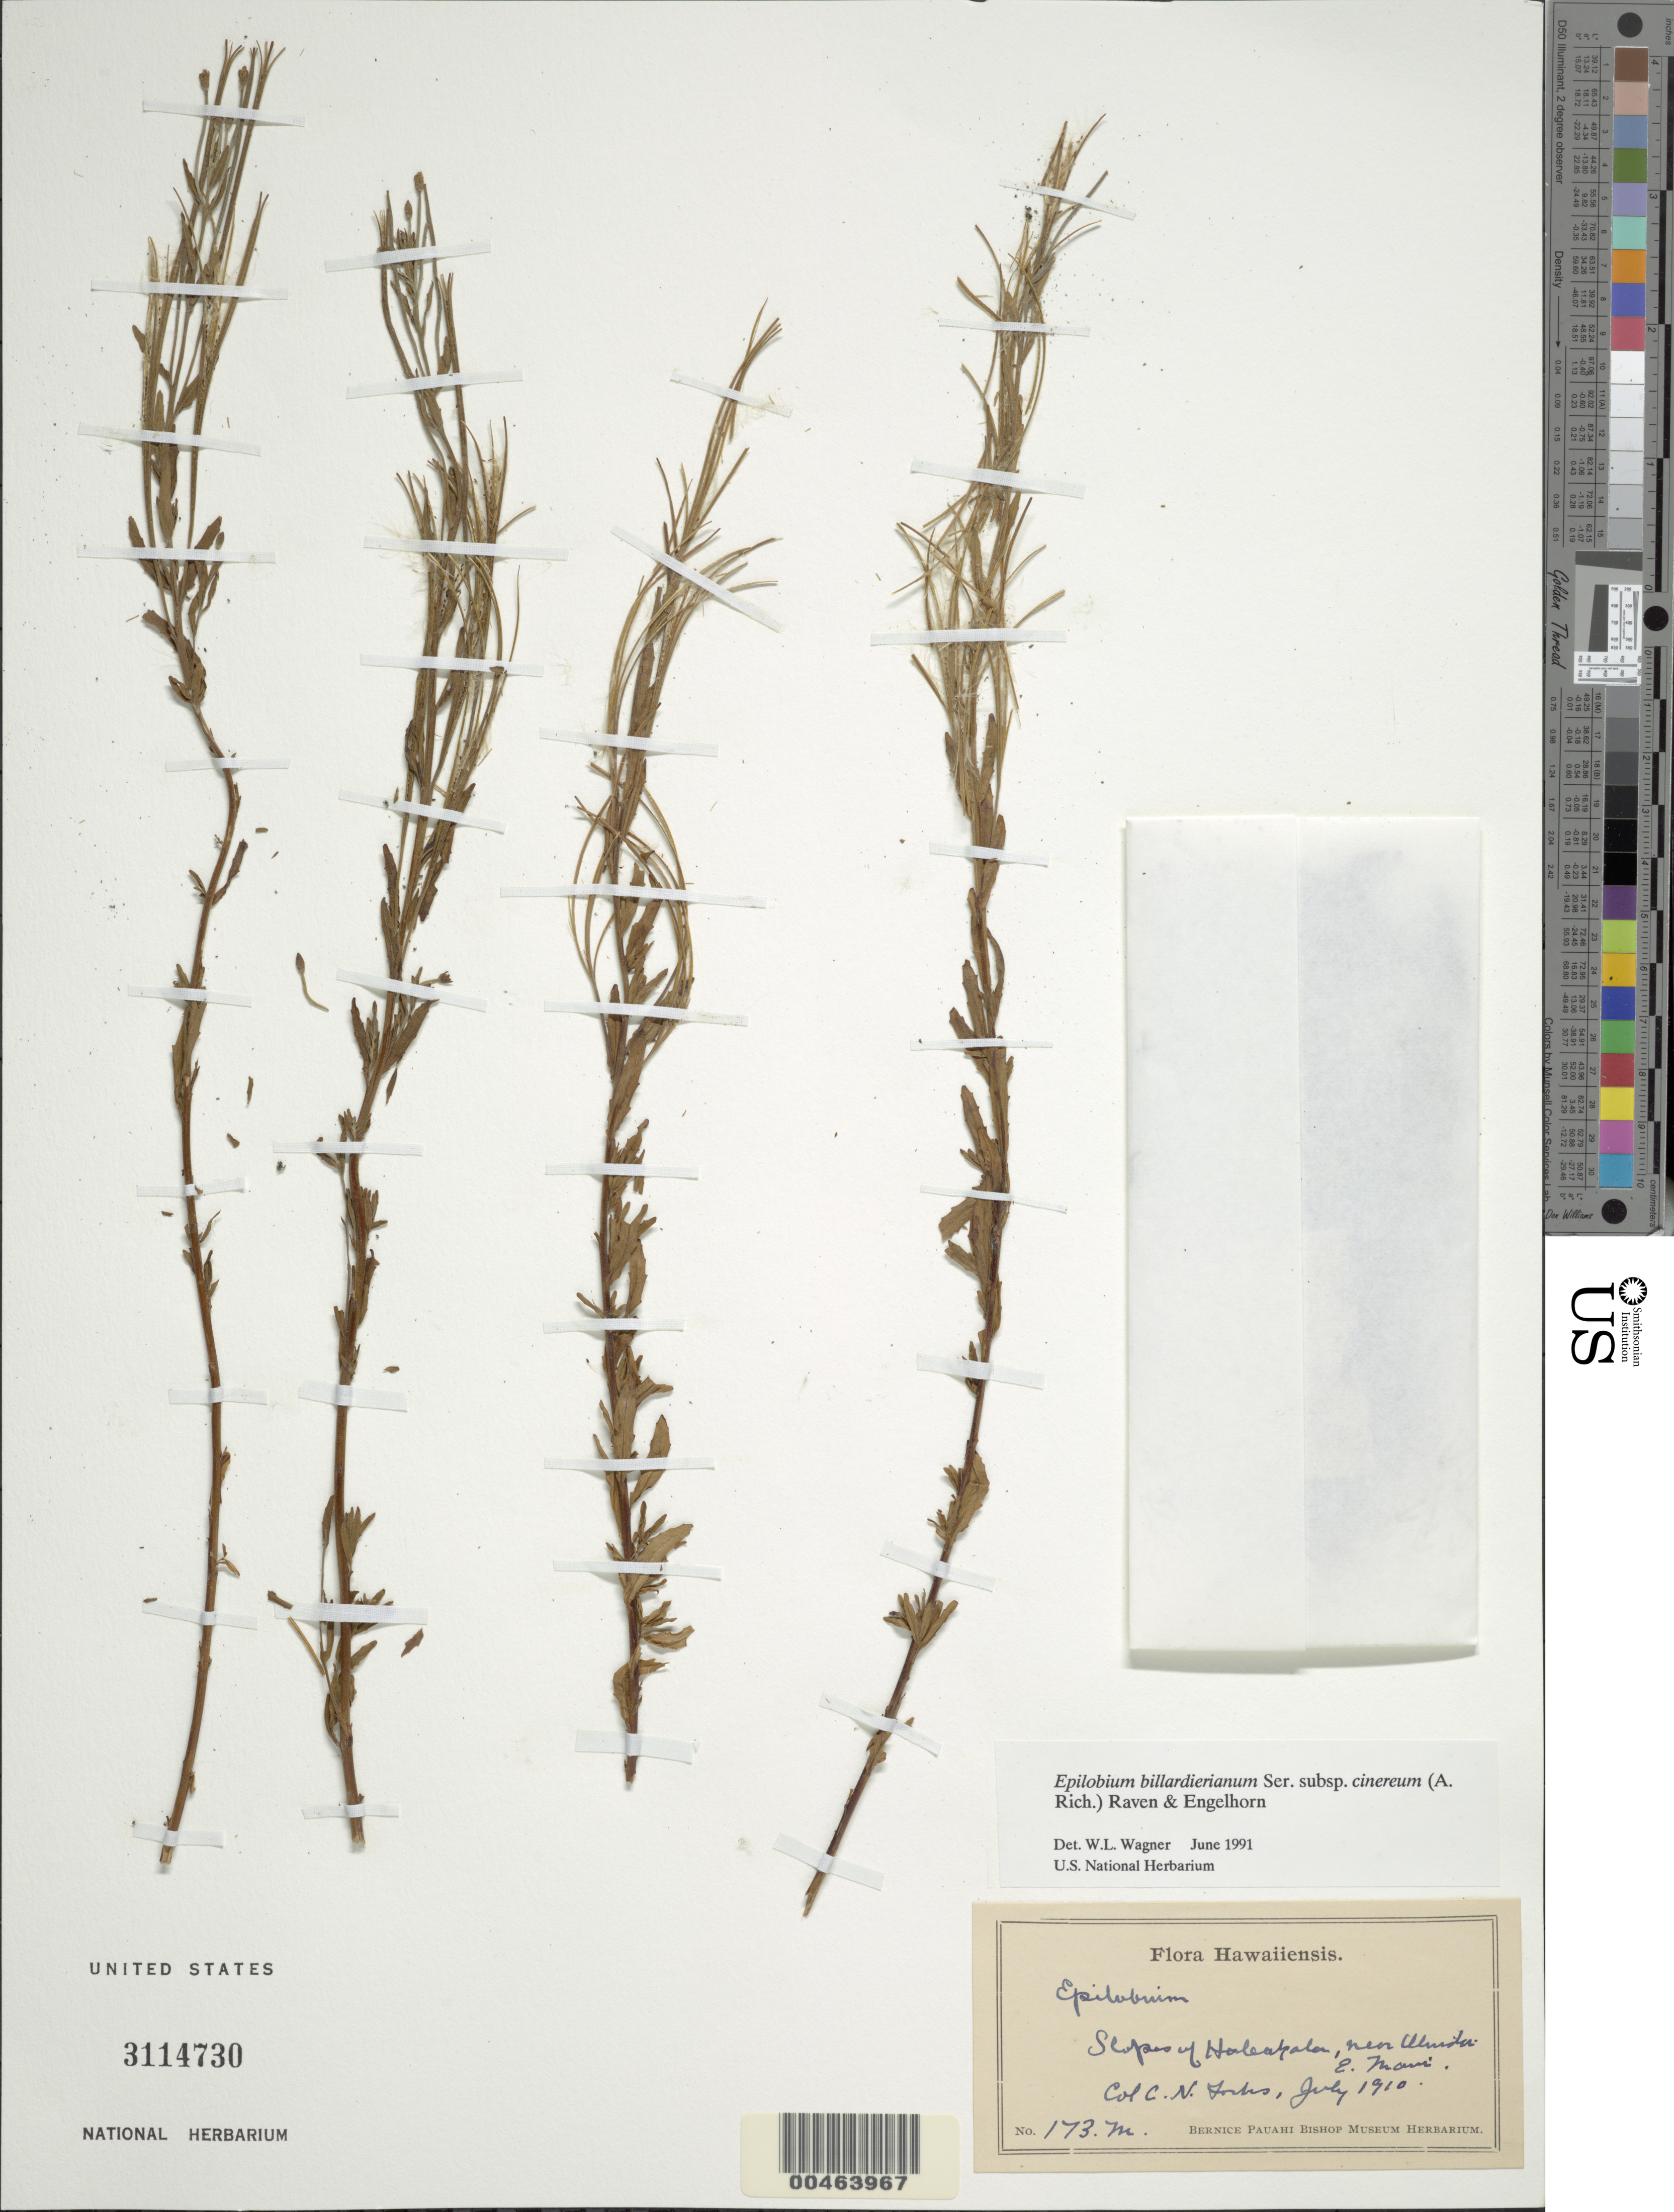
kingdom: Plantae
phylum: Tracheophyta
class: Magnoliopsida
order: Myrtales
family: Onagraceae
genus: Epilobium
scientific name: Epilobium billardiereanum subsp. cinereum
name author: (A. Rich.) P.H. Raven & Engelhorn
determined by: Wagner, W. L., (BOT), Smithsonian Institution - National Museum of Natural History (UNITED STATES)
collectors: C. N. Forbes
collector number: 173.M.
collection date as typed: Jul 1910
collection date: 1910-07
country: United States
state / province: Hawaii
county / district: Maui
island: Maui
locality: Slopes of Haleakala, near Olinda, East Maui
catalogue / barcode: US 3114730